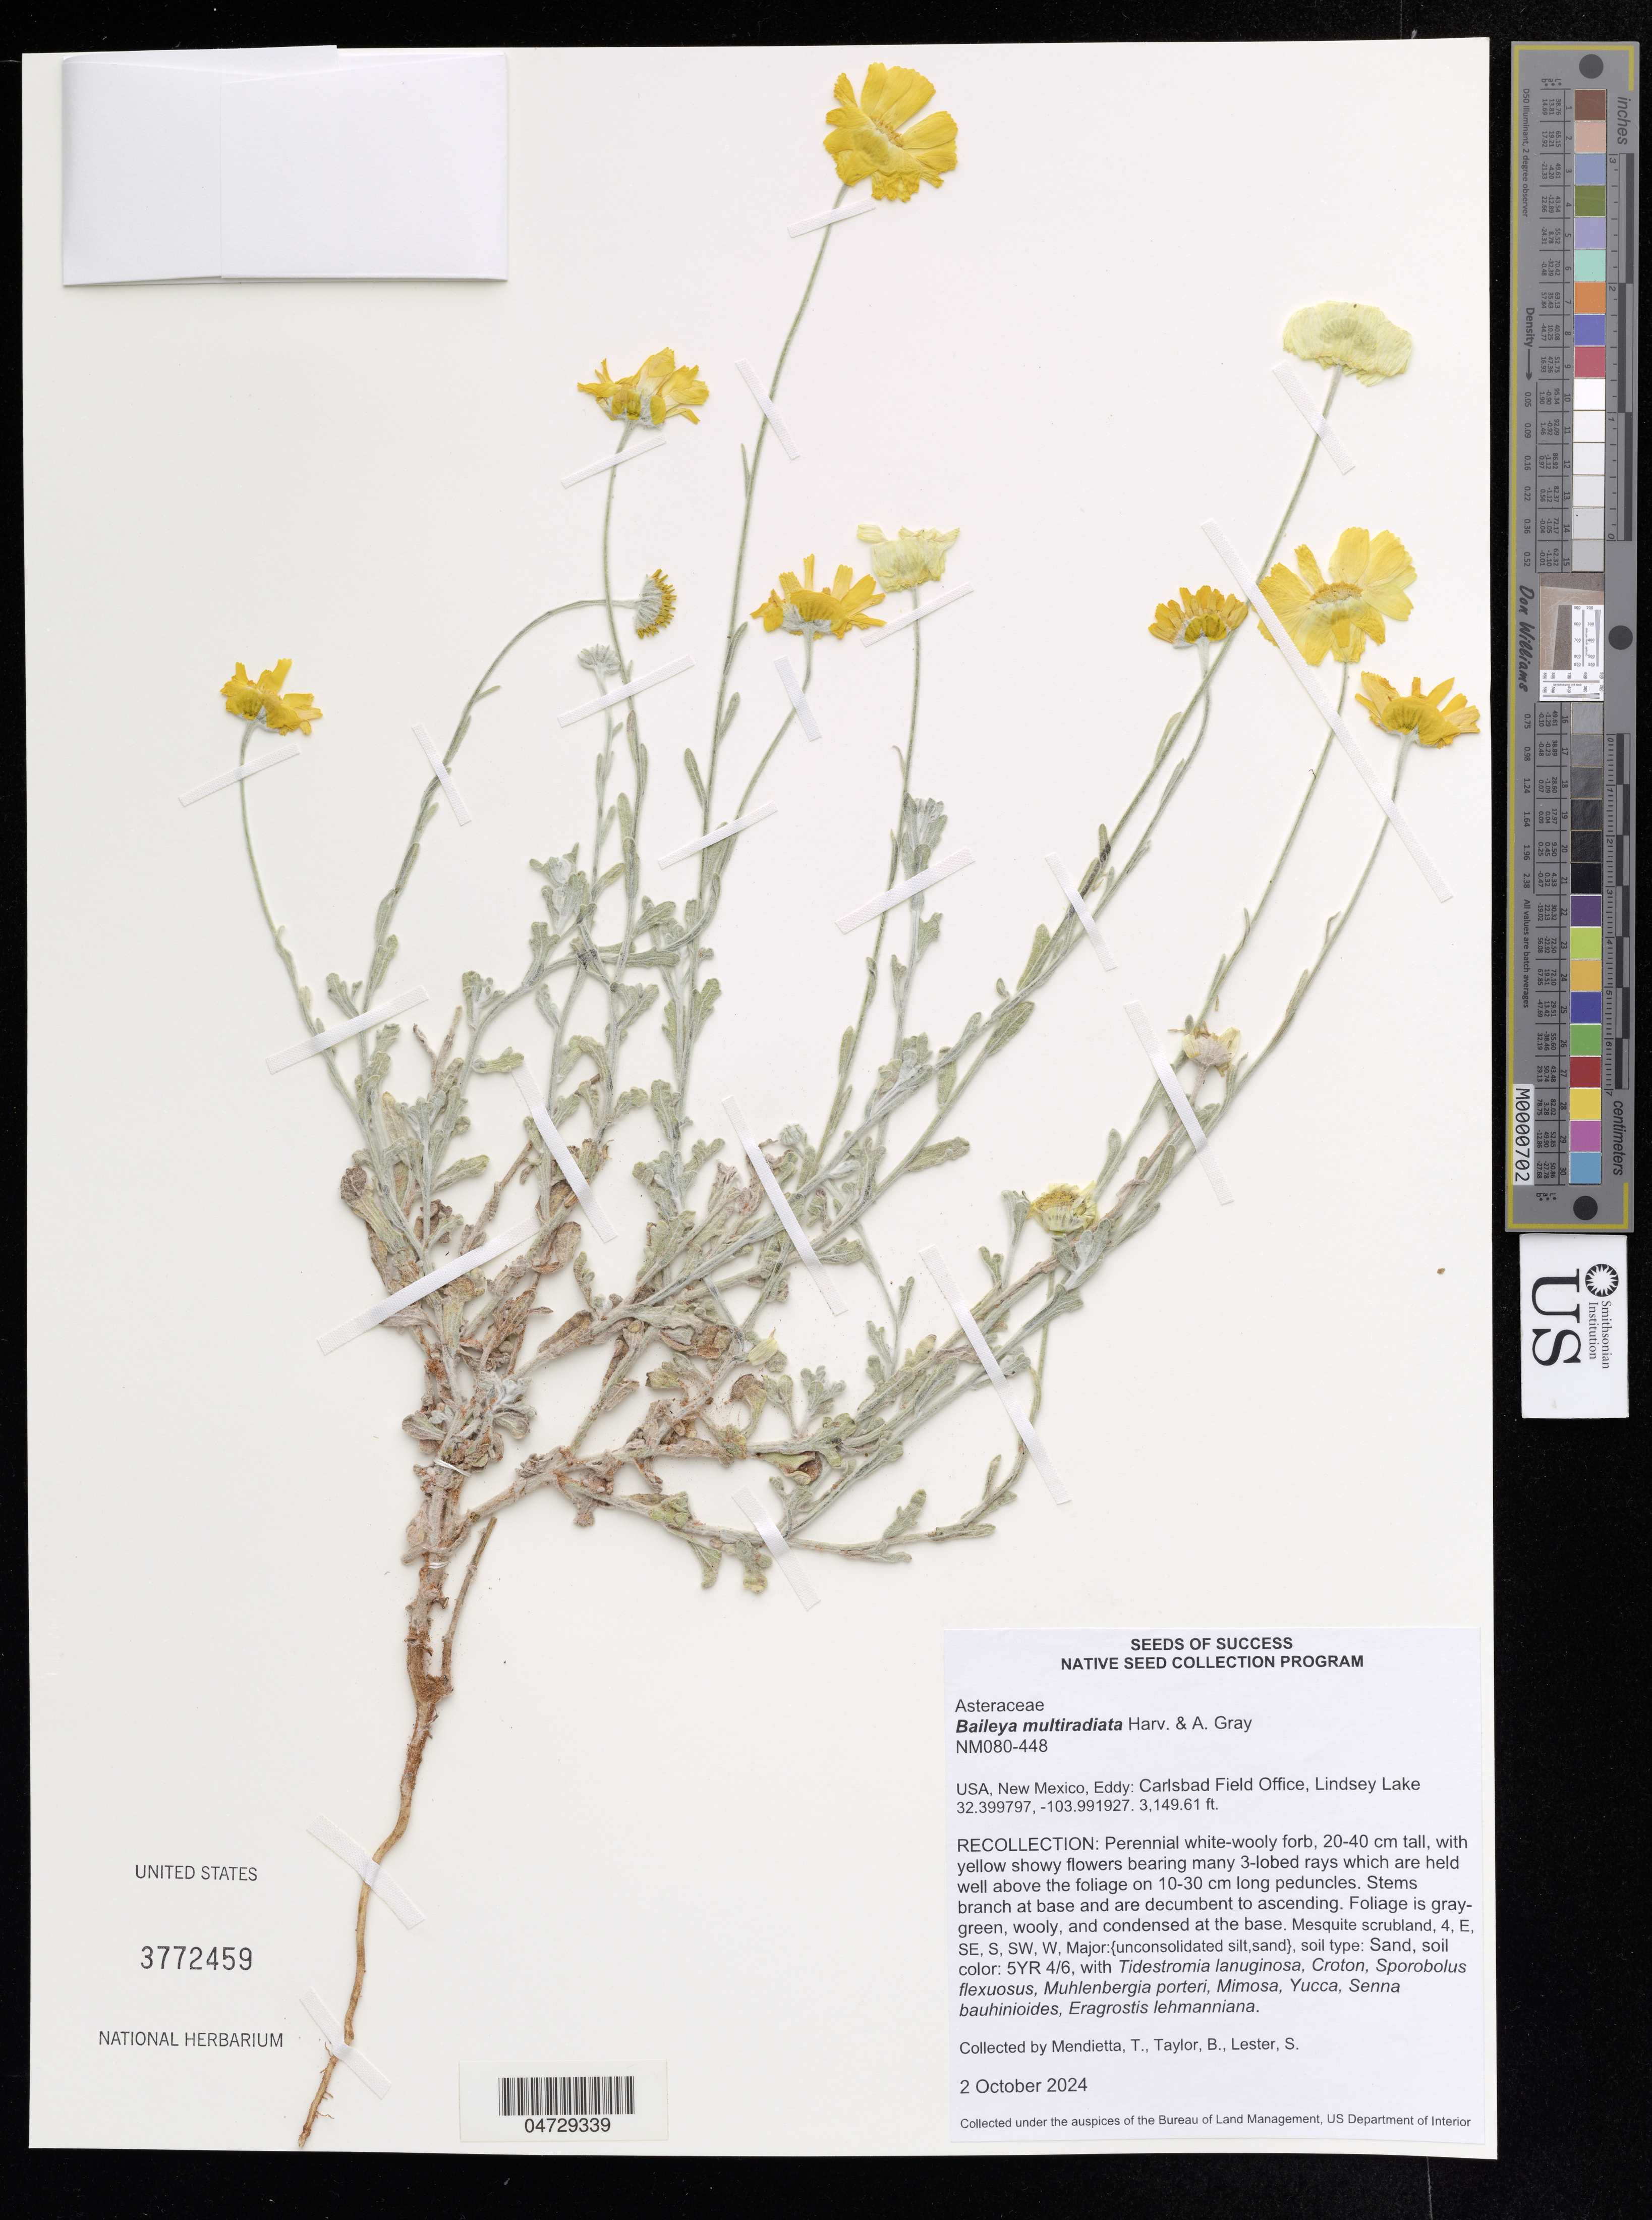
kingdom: Plantae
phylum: Tracheophyta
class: Magnoliopsida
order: Asterales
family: Asteraceae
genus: Baileya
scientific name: Baileya multiradiata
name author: Harv. & A. Gray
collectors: T. Mendietta, B. Taylor & S. Lester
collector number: NM080-448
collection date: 2024-10-02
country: United States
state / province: New Mexico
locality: Eddy: Carlsbad Field Office, Lindsey Lake.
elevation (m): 960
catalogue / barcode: US 3772459